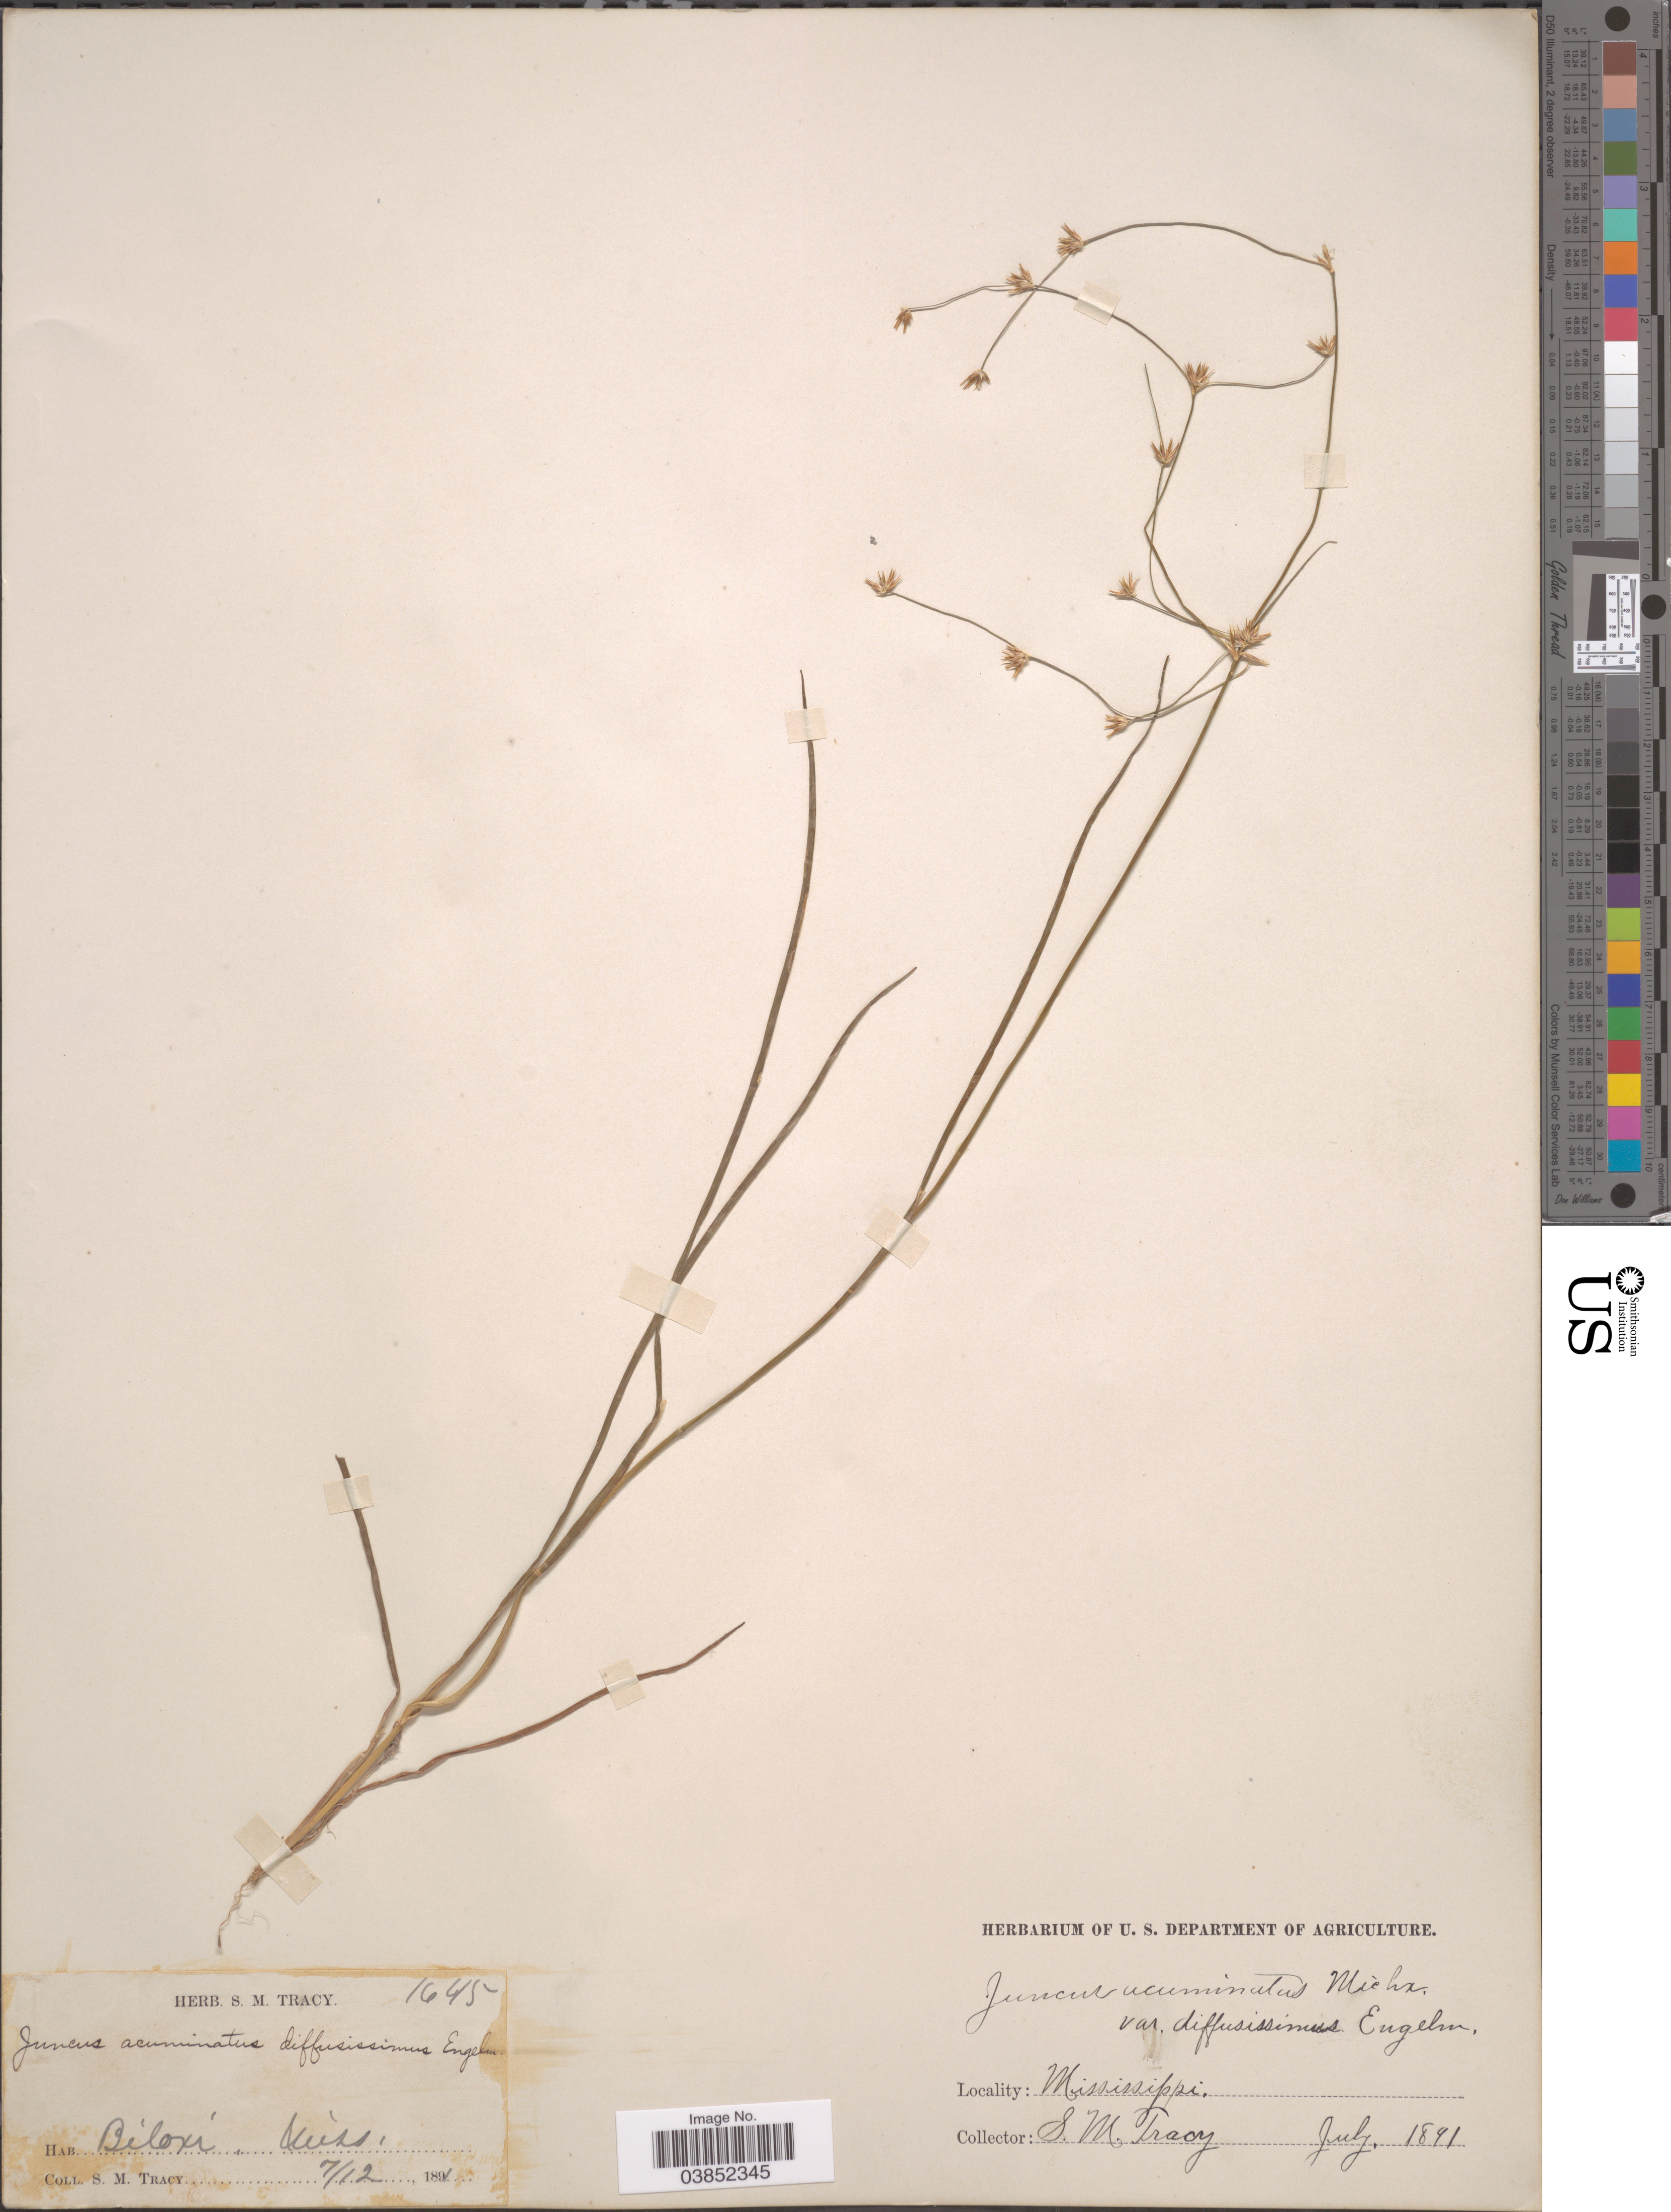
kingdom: Plantae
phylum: Tracheophyta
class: Liliopsida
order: Poales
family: Juncaceae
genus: Juncus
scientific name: Juncus diffusissimus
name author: Buckley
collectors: S. M. Tracy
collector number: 1645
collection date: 1891-07-12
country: United States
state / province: Mississippi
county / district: Harrison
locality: Biloxi.